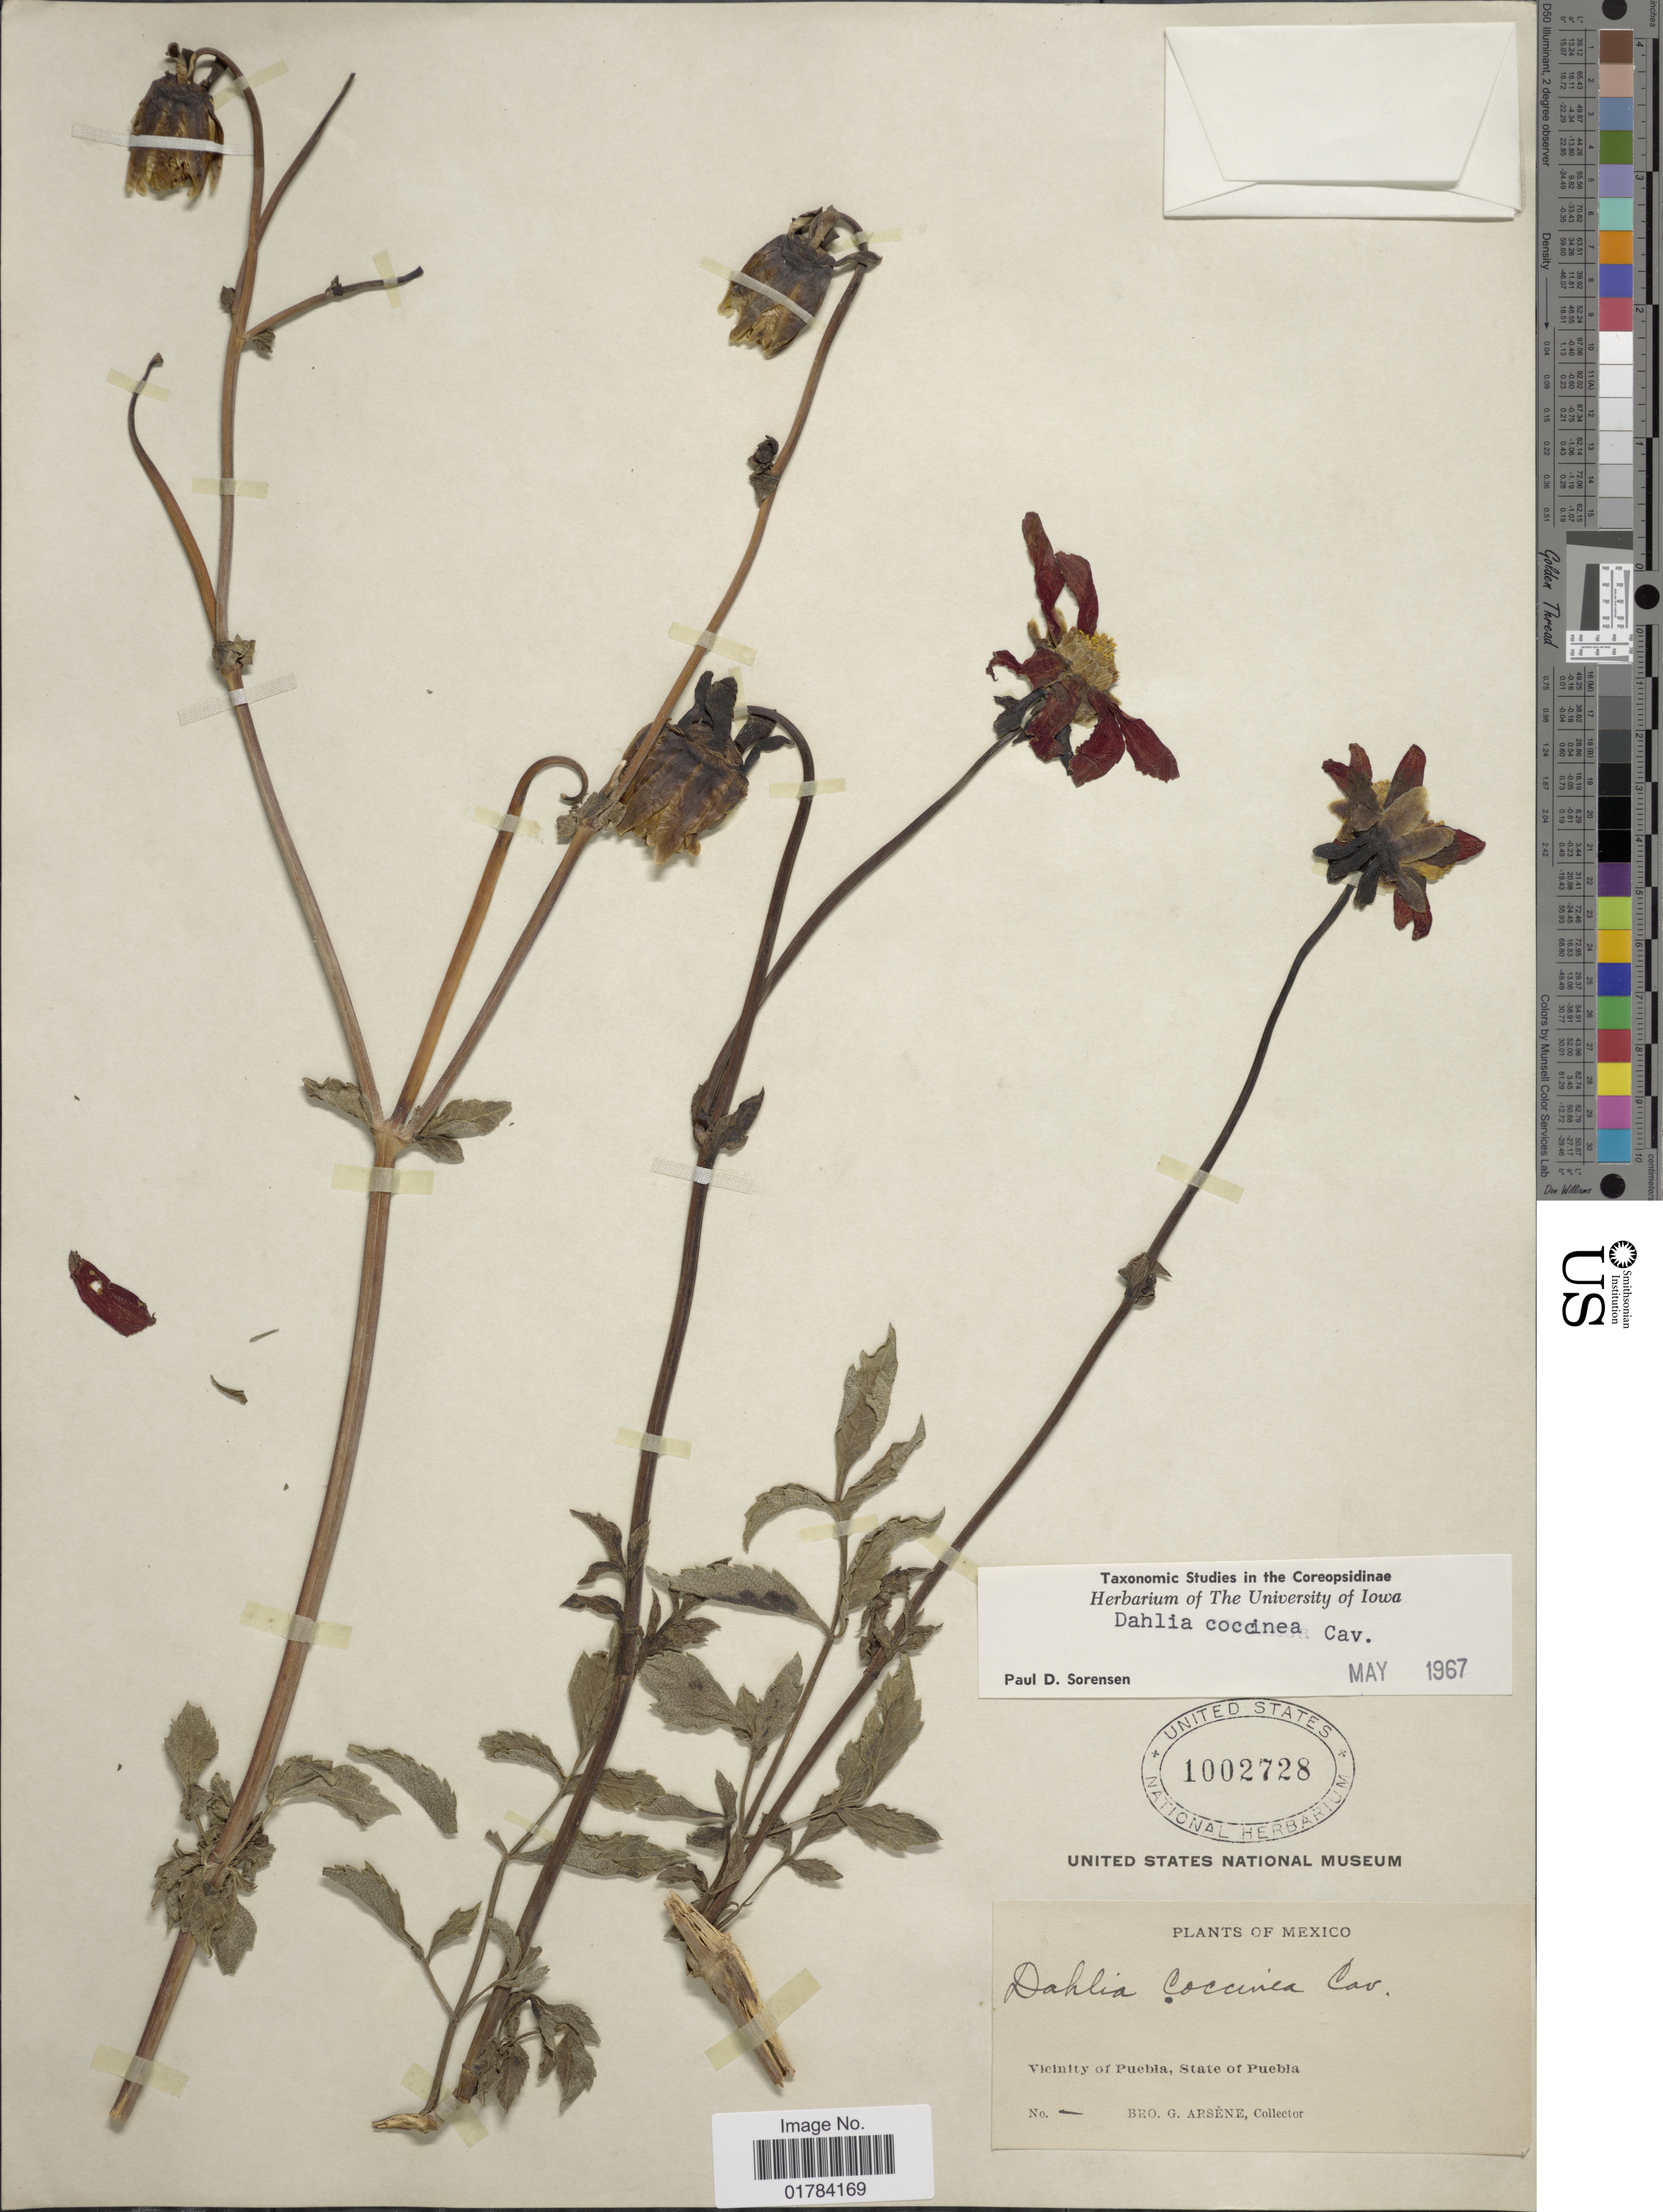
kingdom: Plantae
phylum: Tracheophyta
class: Magnoliopsida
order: Asterales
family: Asteraceae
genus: Dahlia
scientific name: Dahlia coccinea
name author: Cav.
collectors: Bro. G. Arsène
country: Mexico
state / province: Puebla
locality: Vicinity of Puebla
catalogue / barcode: US 1002728